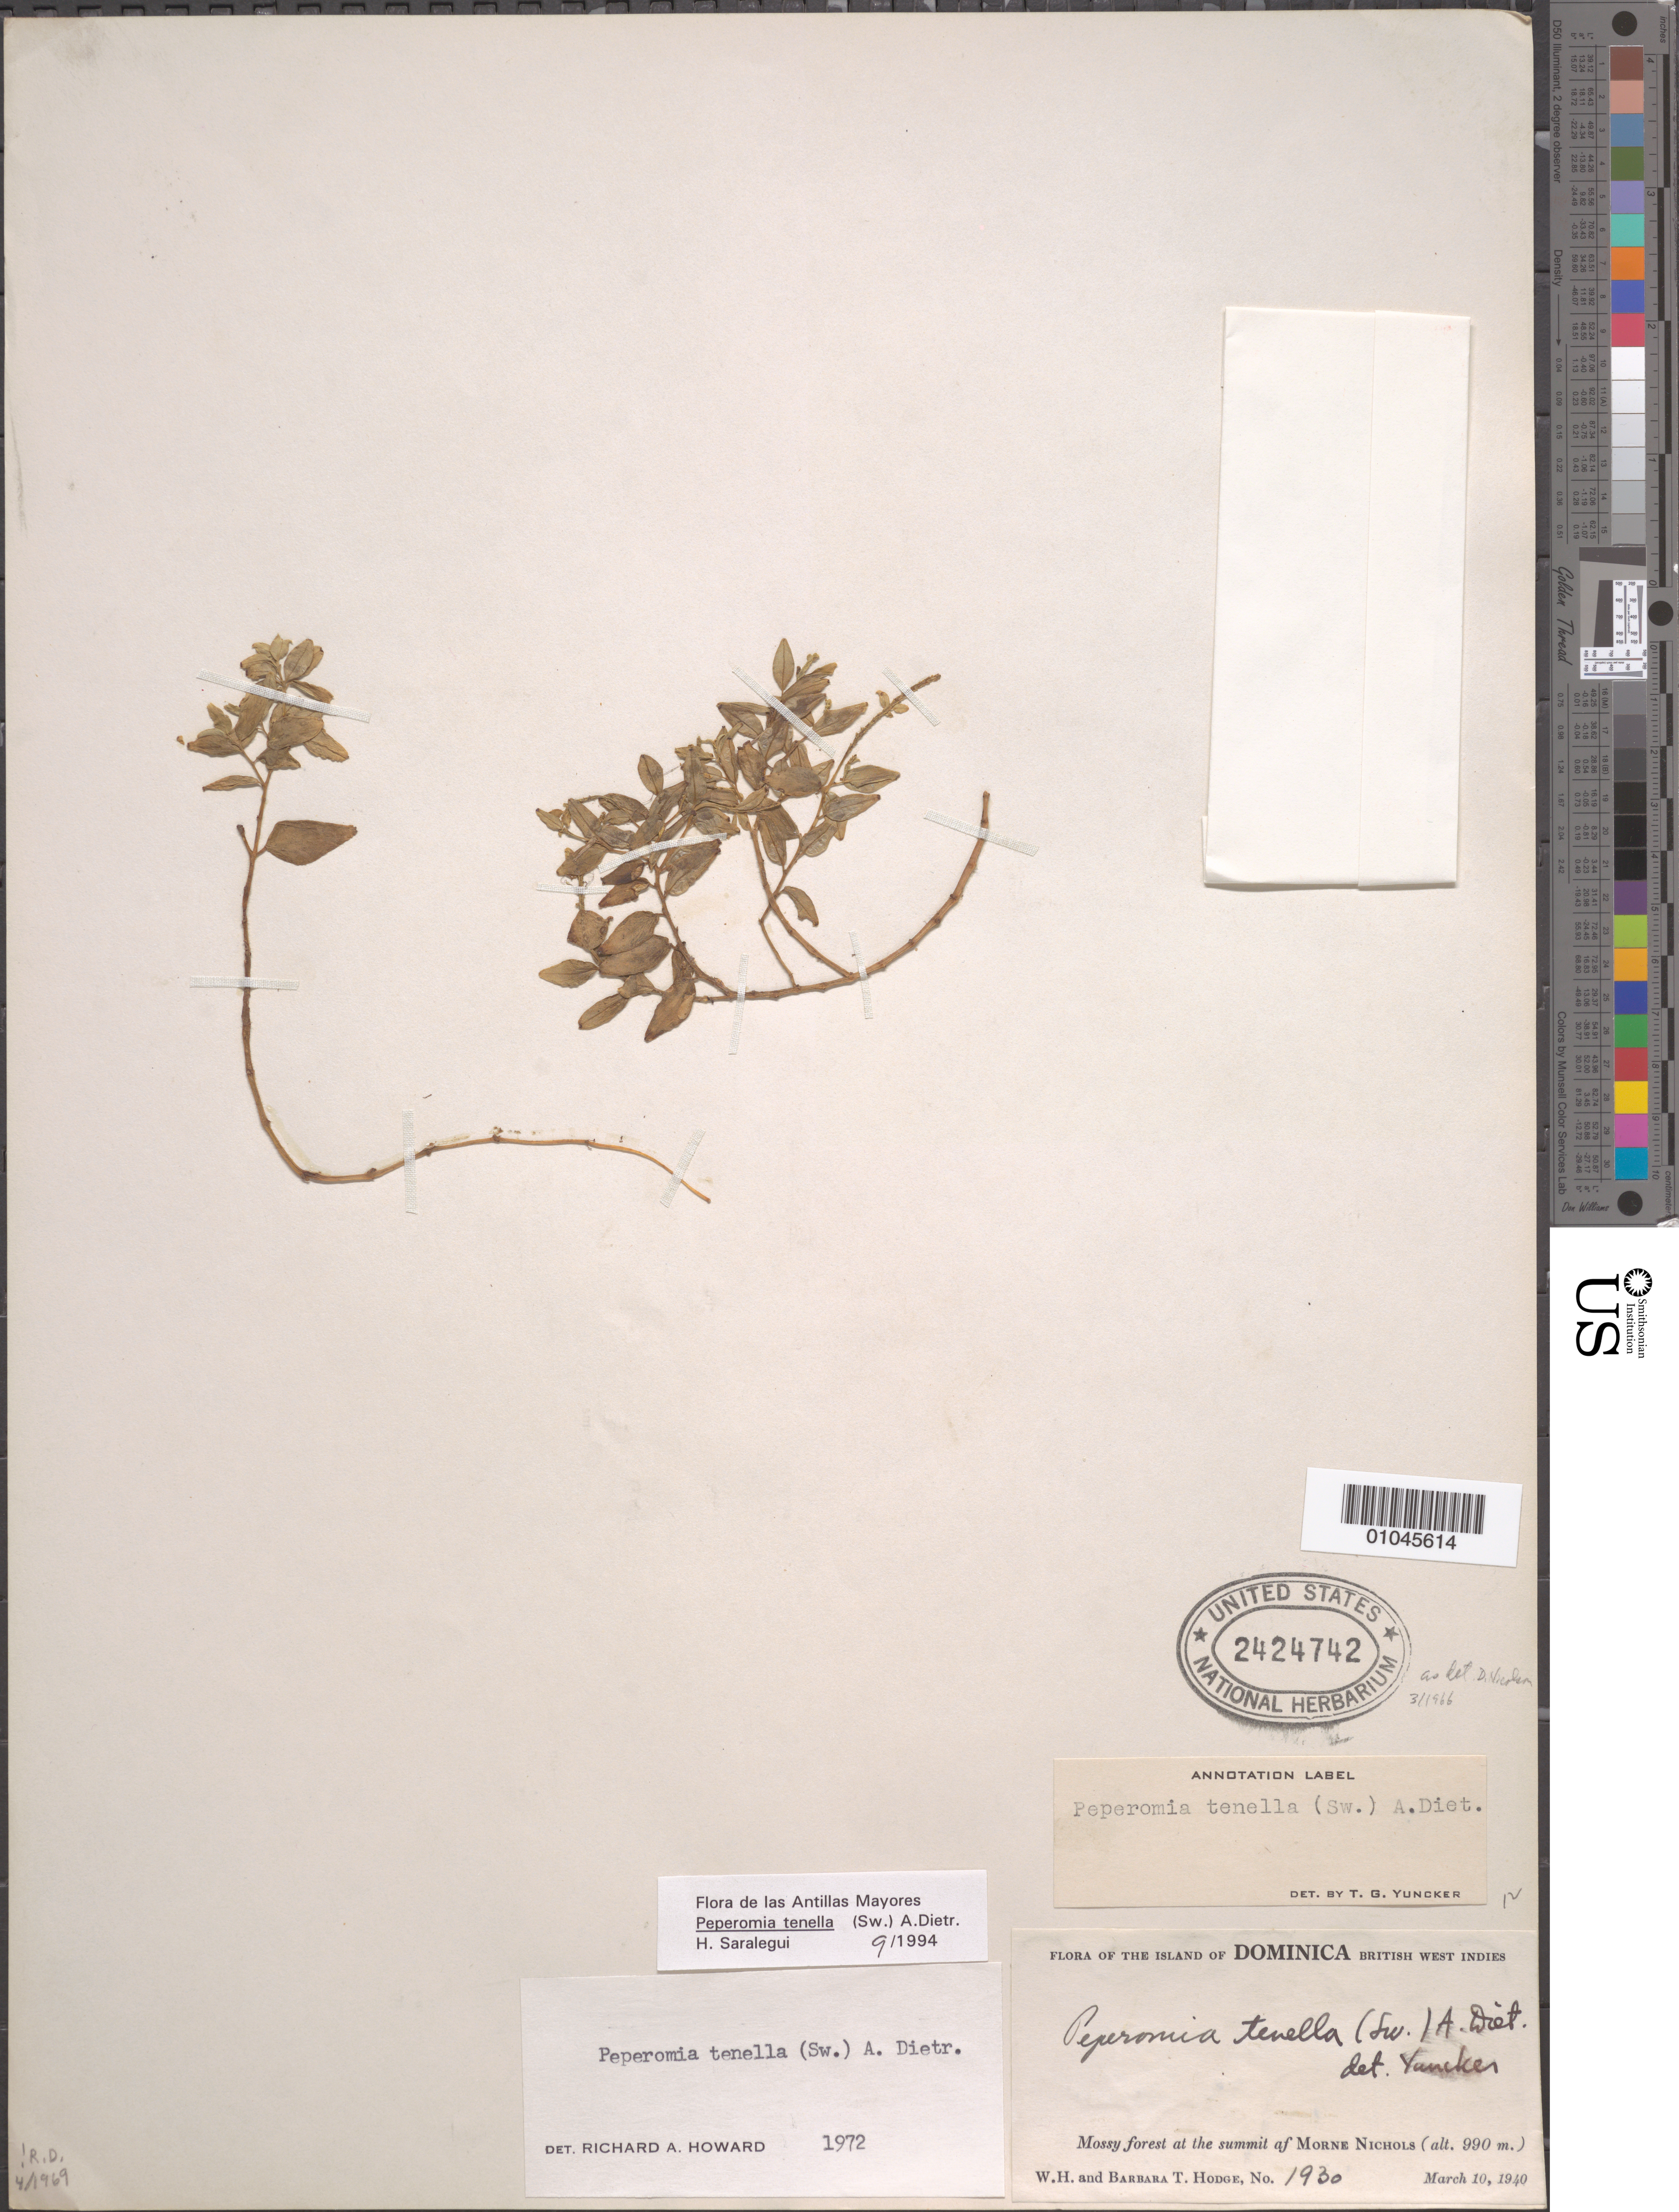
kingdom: Plantae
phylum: Tracheophyta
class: Magnoliopsida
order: Piperales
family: Piperaceae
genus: Peperomia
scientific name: Peperomia tenella var. tenella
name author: (Sw.) A. Dietr.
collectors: B. Hodge & W. Hodge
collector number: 1930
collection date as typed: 10 Mar 1940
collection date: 1940-03-10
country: Dominica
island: Dominica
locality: Mossy forest at the summit of Morne Nichols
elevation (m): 900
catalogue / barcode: US 2424742